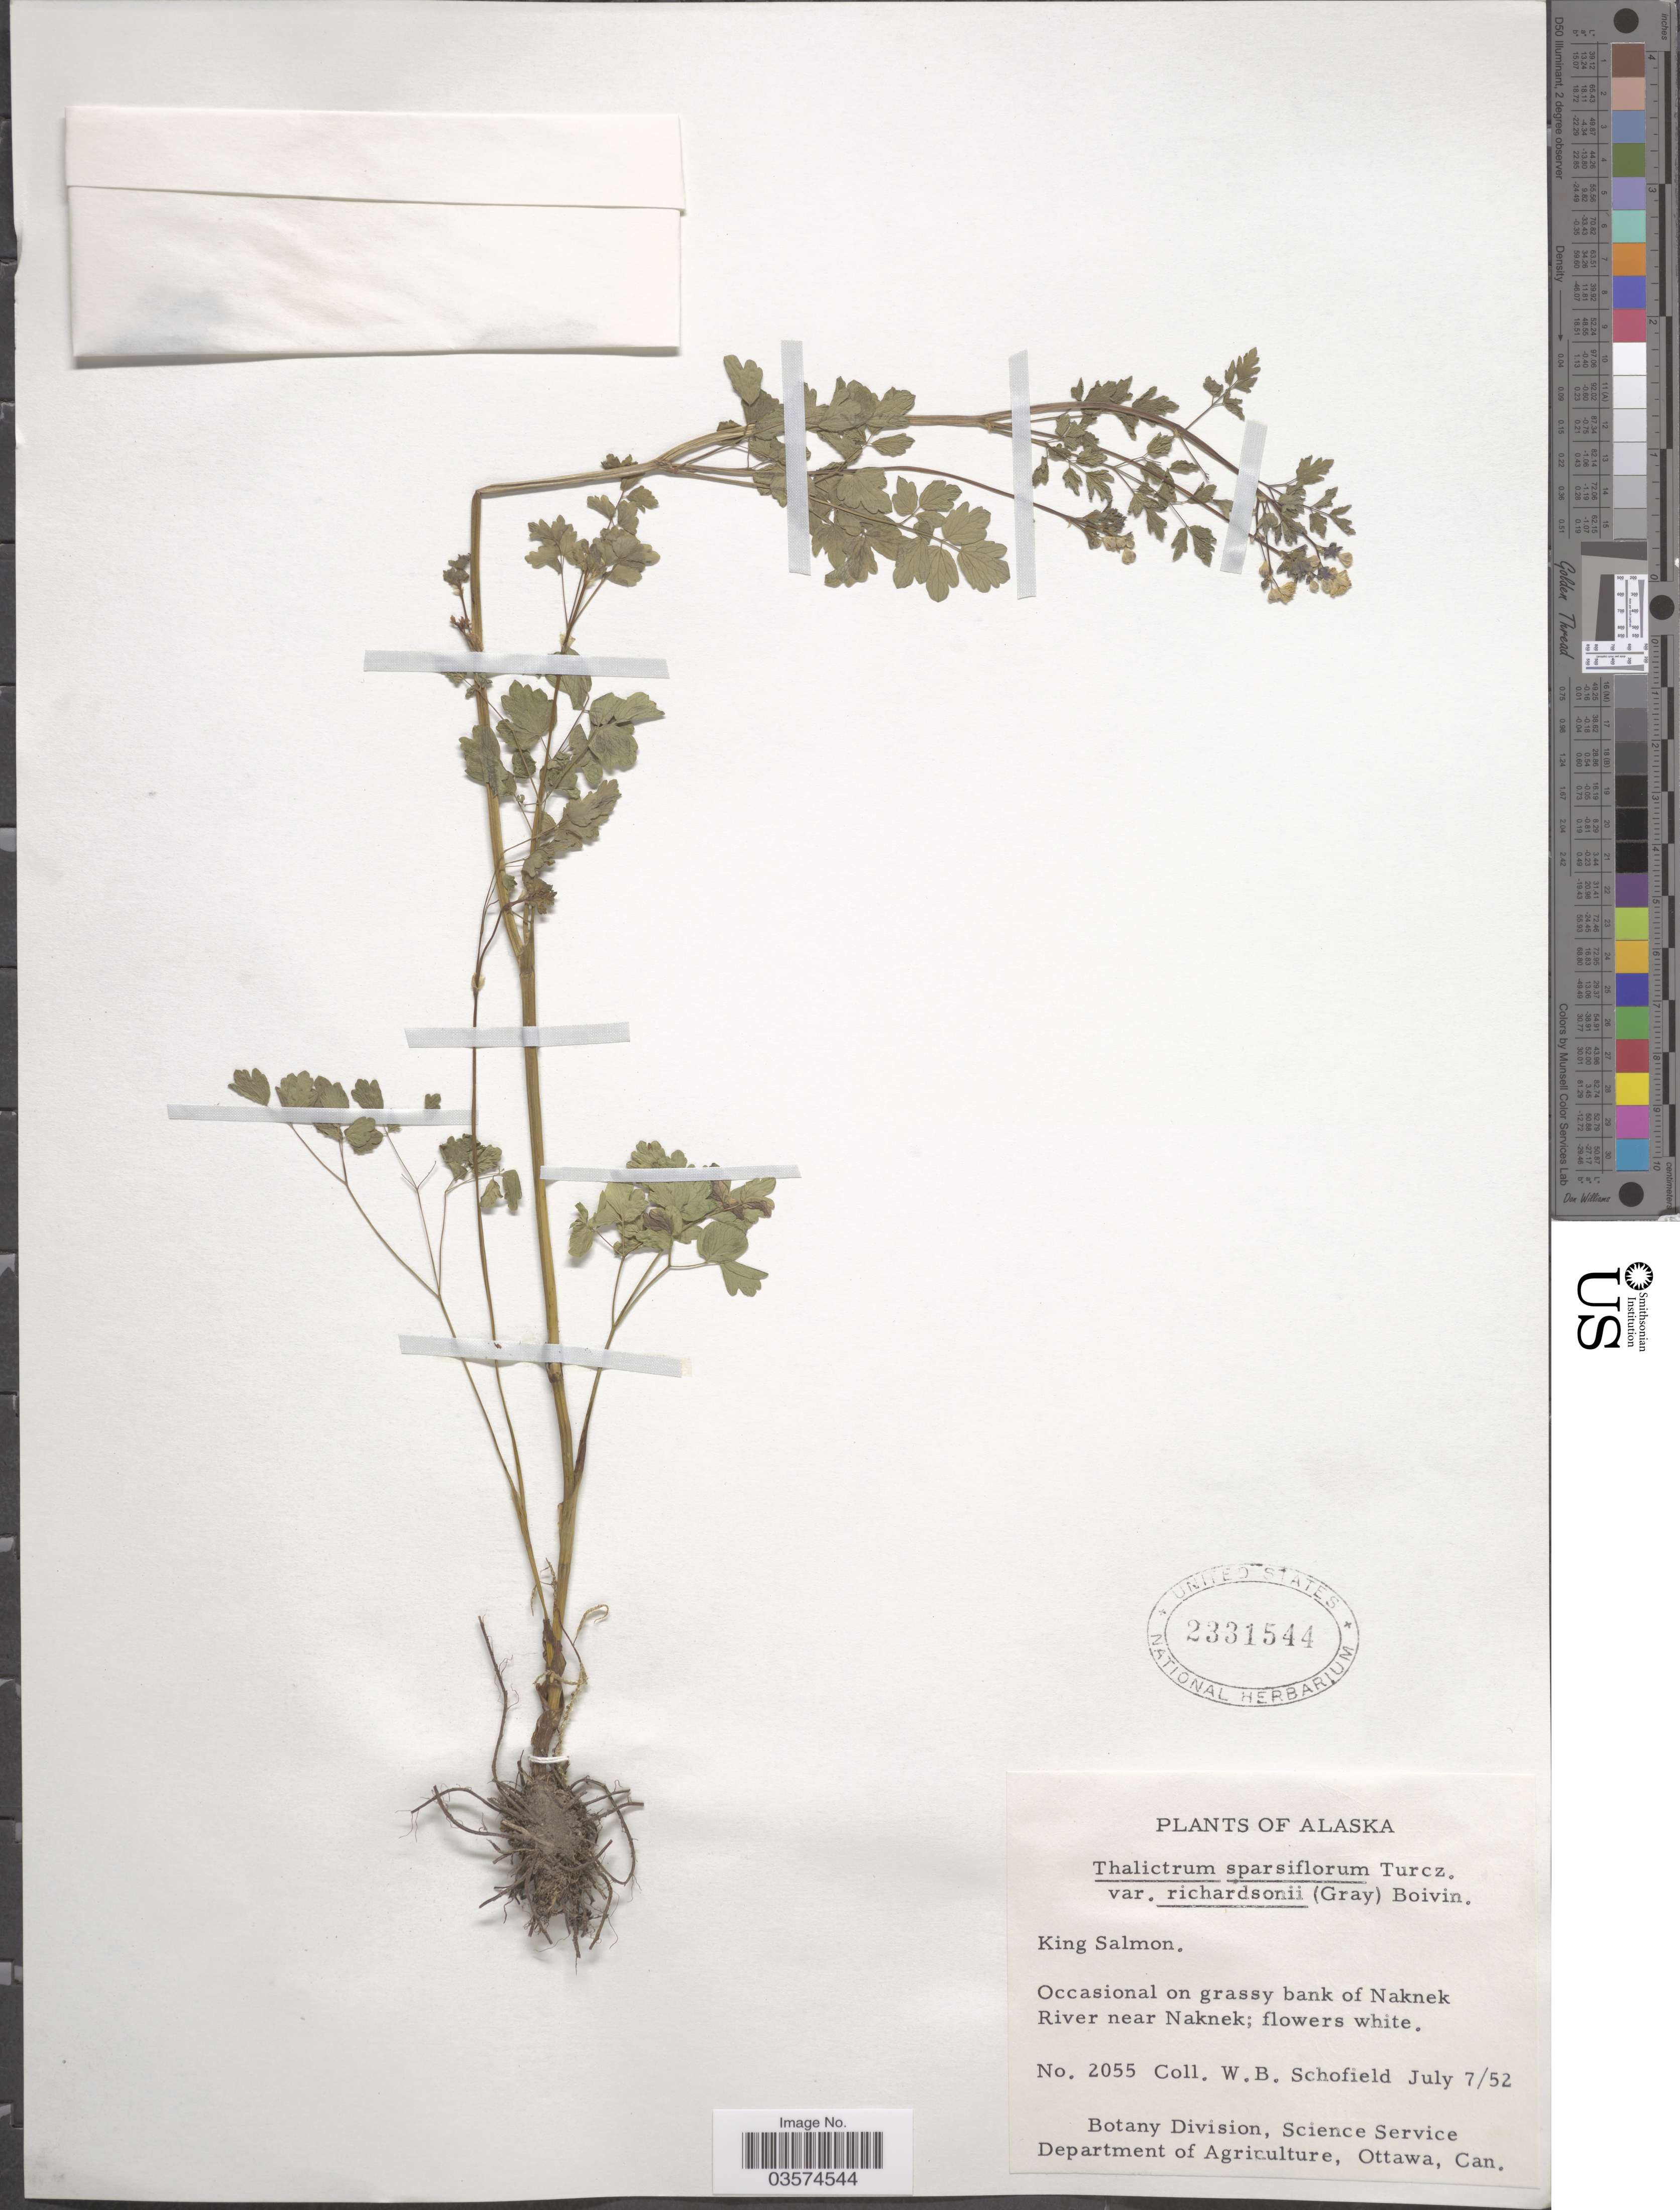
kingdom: Plantae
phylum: Tracheophyta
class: Magnoliopsida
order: Ranunculales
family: Ranunculaceae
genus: Thalictrum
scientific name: Thalictrum sparsiflorum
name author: Turcz. ex Fisch. & C.A. Mey.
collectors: W. Schofield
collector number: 2055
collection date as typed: Transcribed d/m/y: 7/7/52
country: United States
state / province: Alaska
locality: King Salmon. Occasional on grassy bank of Naknek River near Naknek.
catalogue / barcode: US 2331544